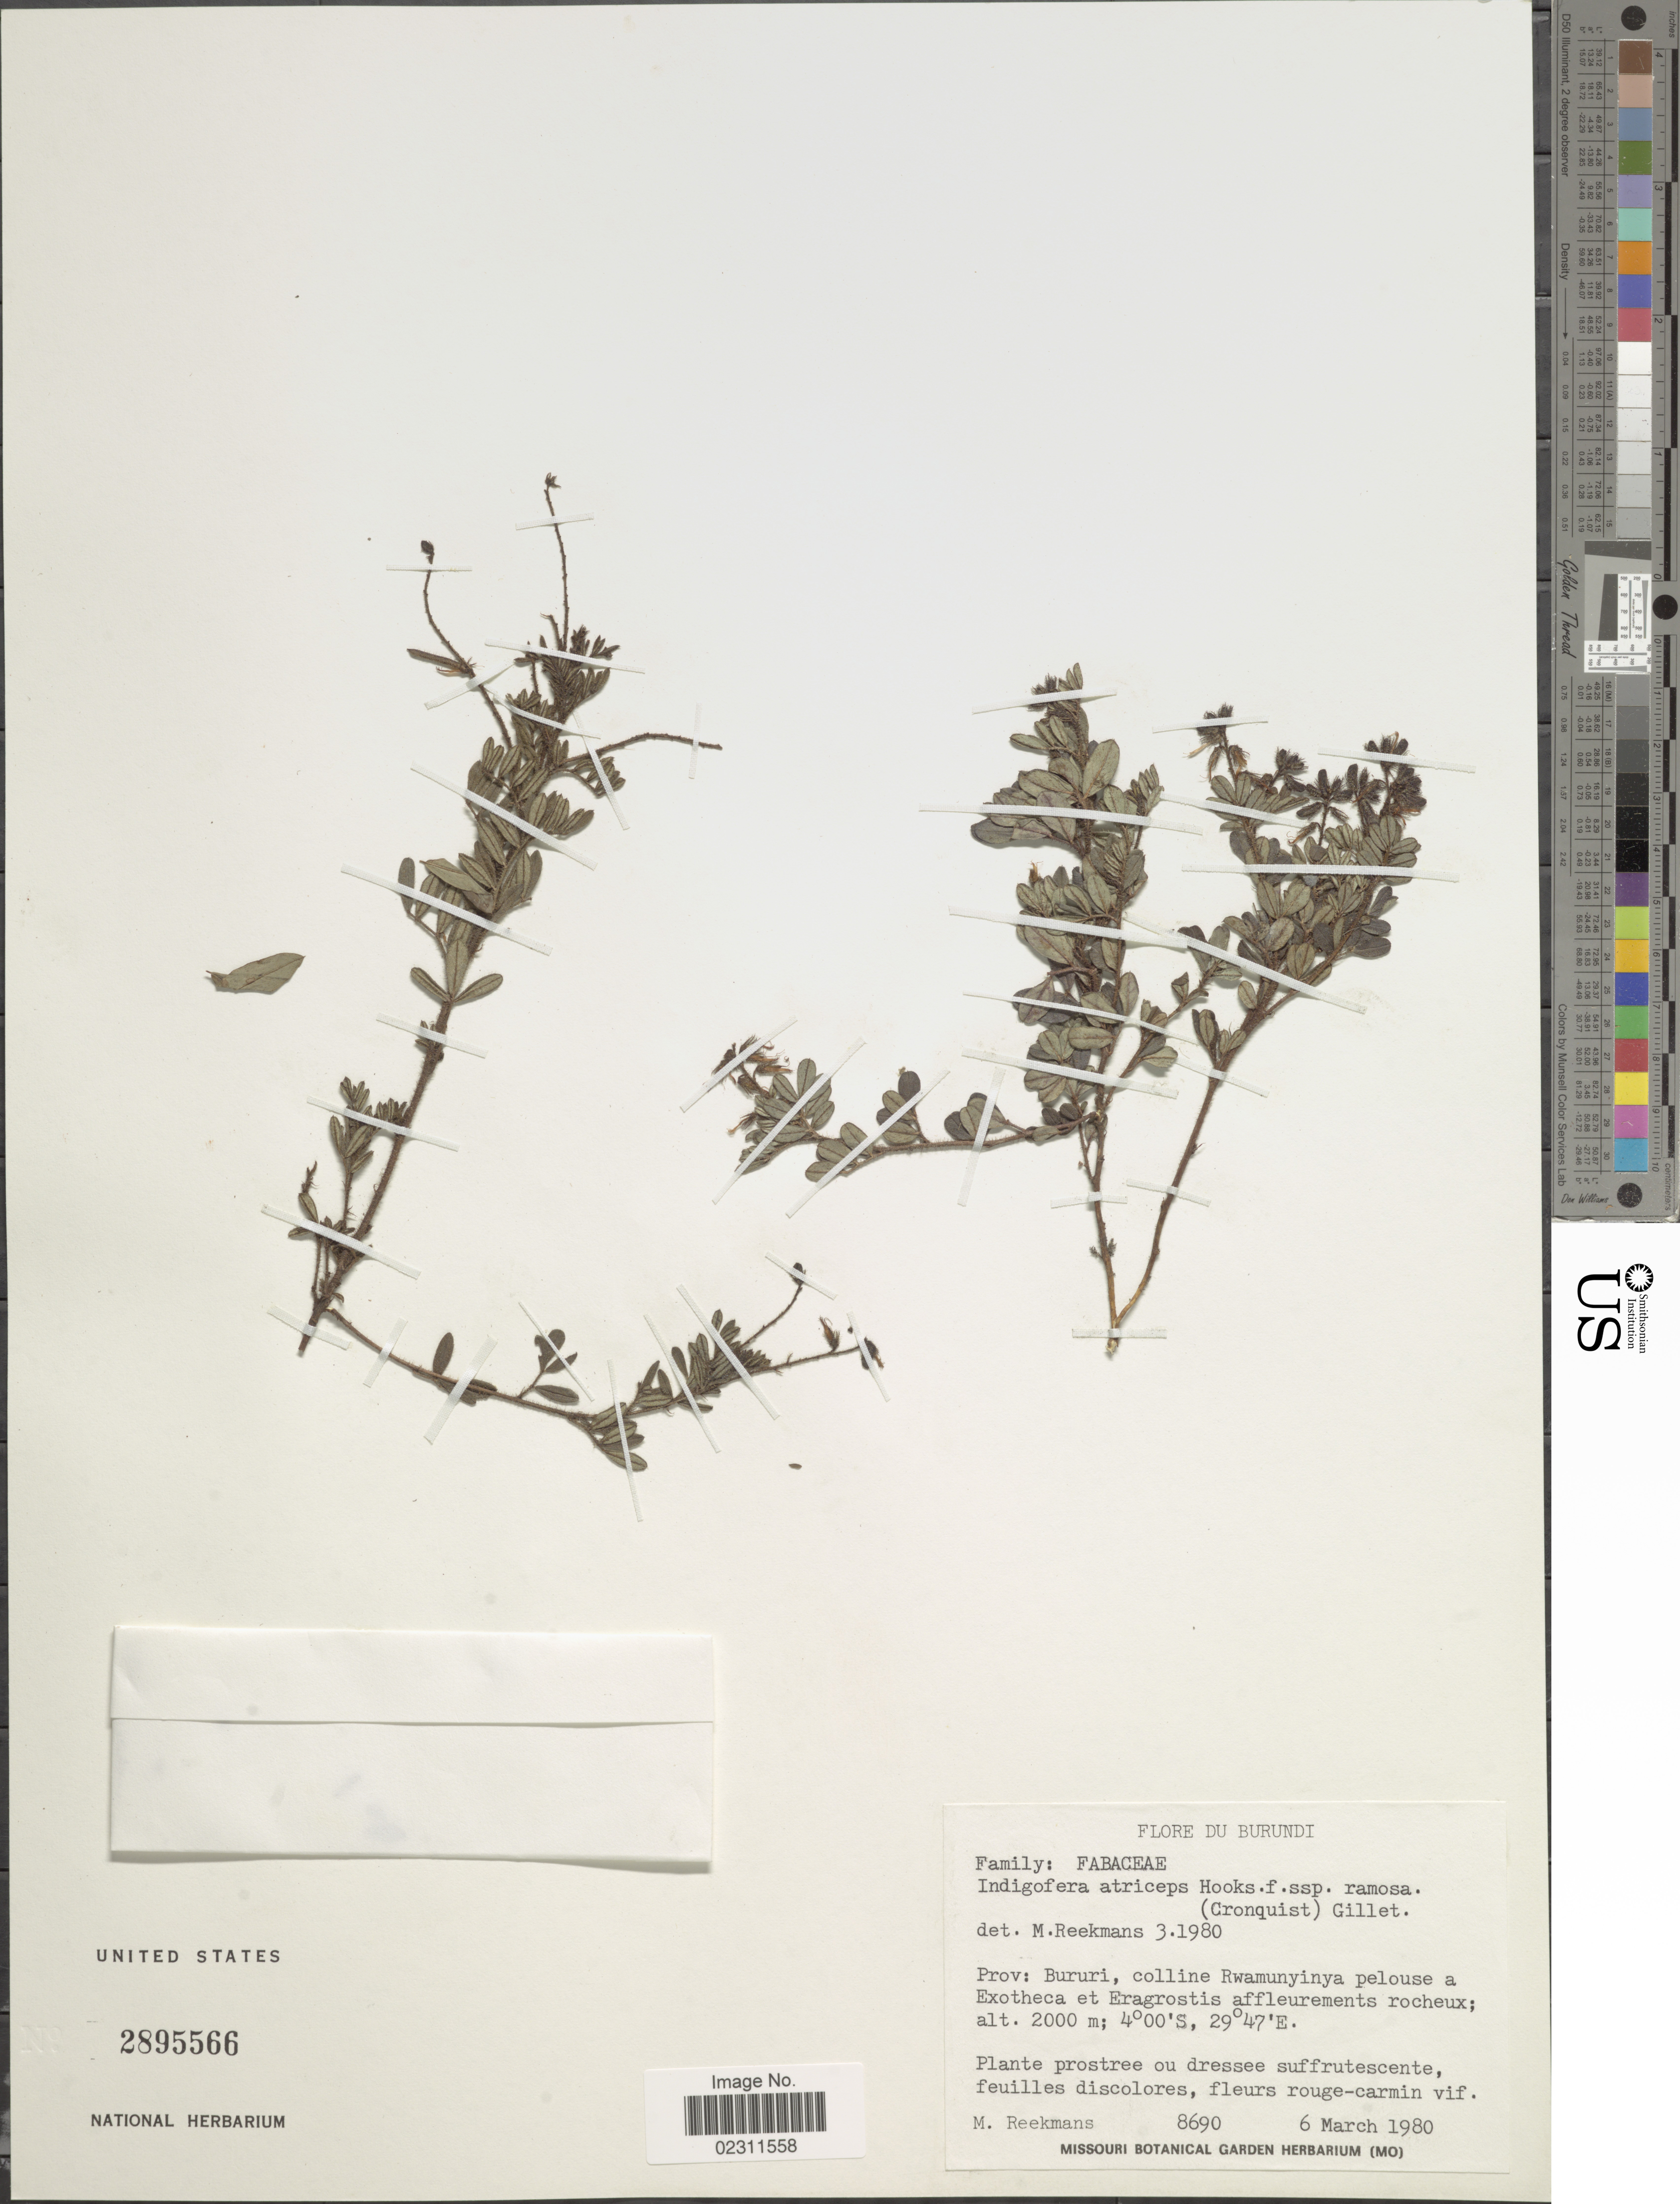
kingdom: Plantae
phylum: Tracheophyta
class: Magnoliopsida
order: Fabales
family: Fabaceae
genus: Indigofera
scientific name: Indigofera atriceps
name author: Hook. f.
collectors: M. Reekmans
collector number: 8690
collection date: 1980-03-06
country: Burundi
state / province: Bururi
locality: Colline Rwamunyinya pelouse a Exotheca et Eragrostis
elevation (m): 2000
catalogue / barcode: US 2895566